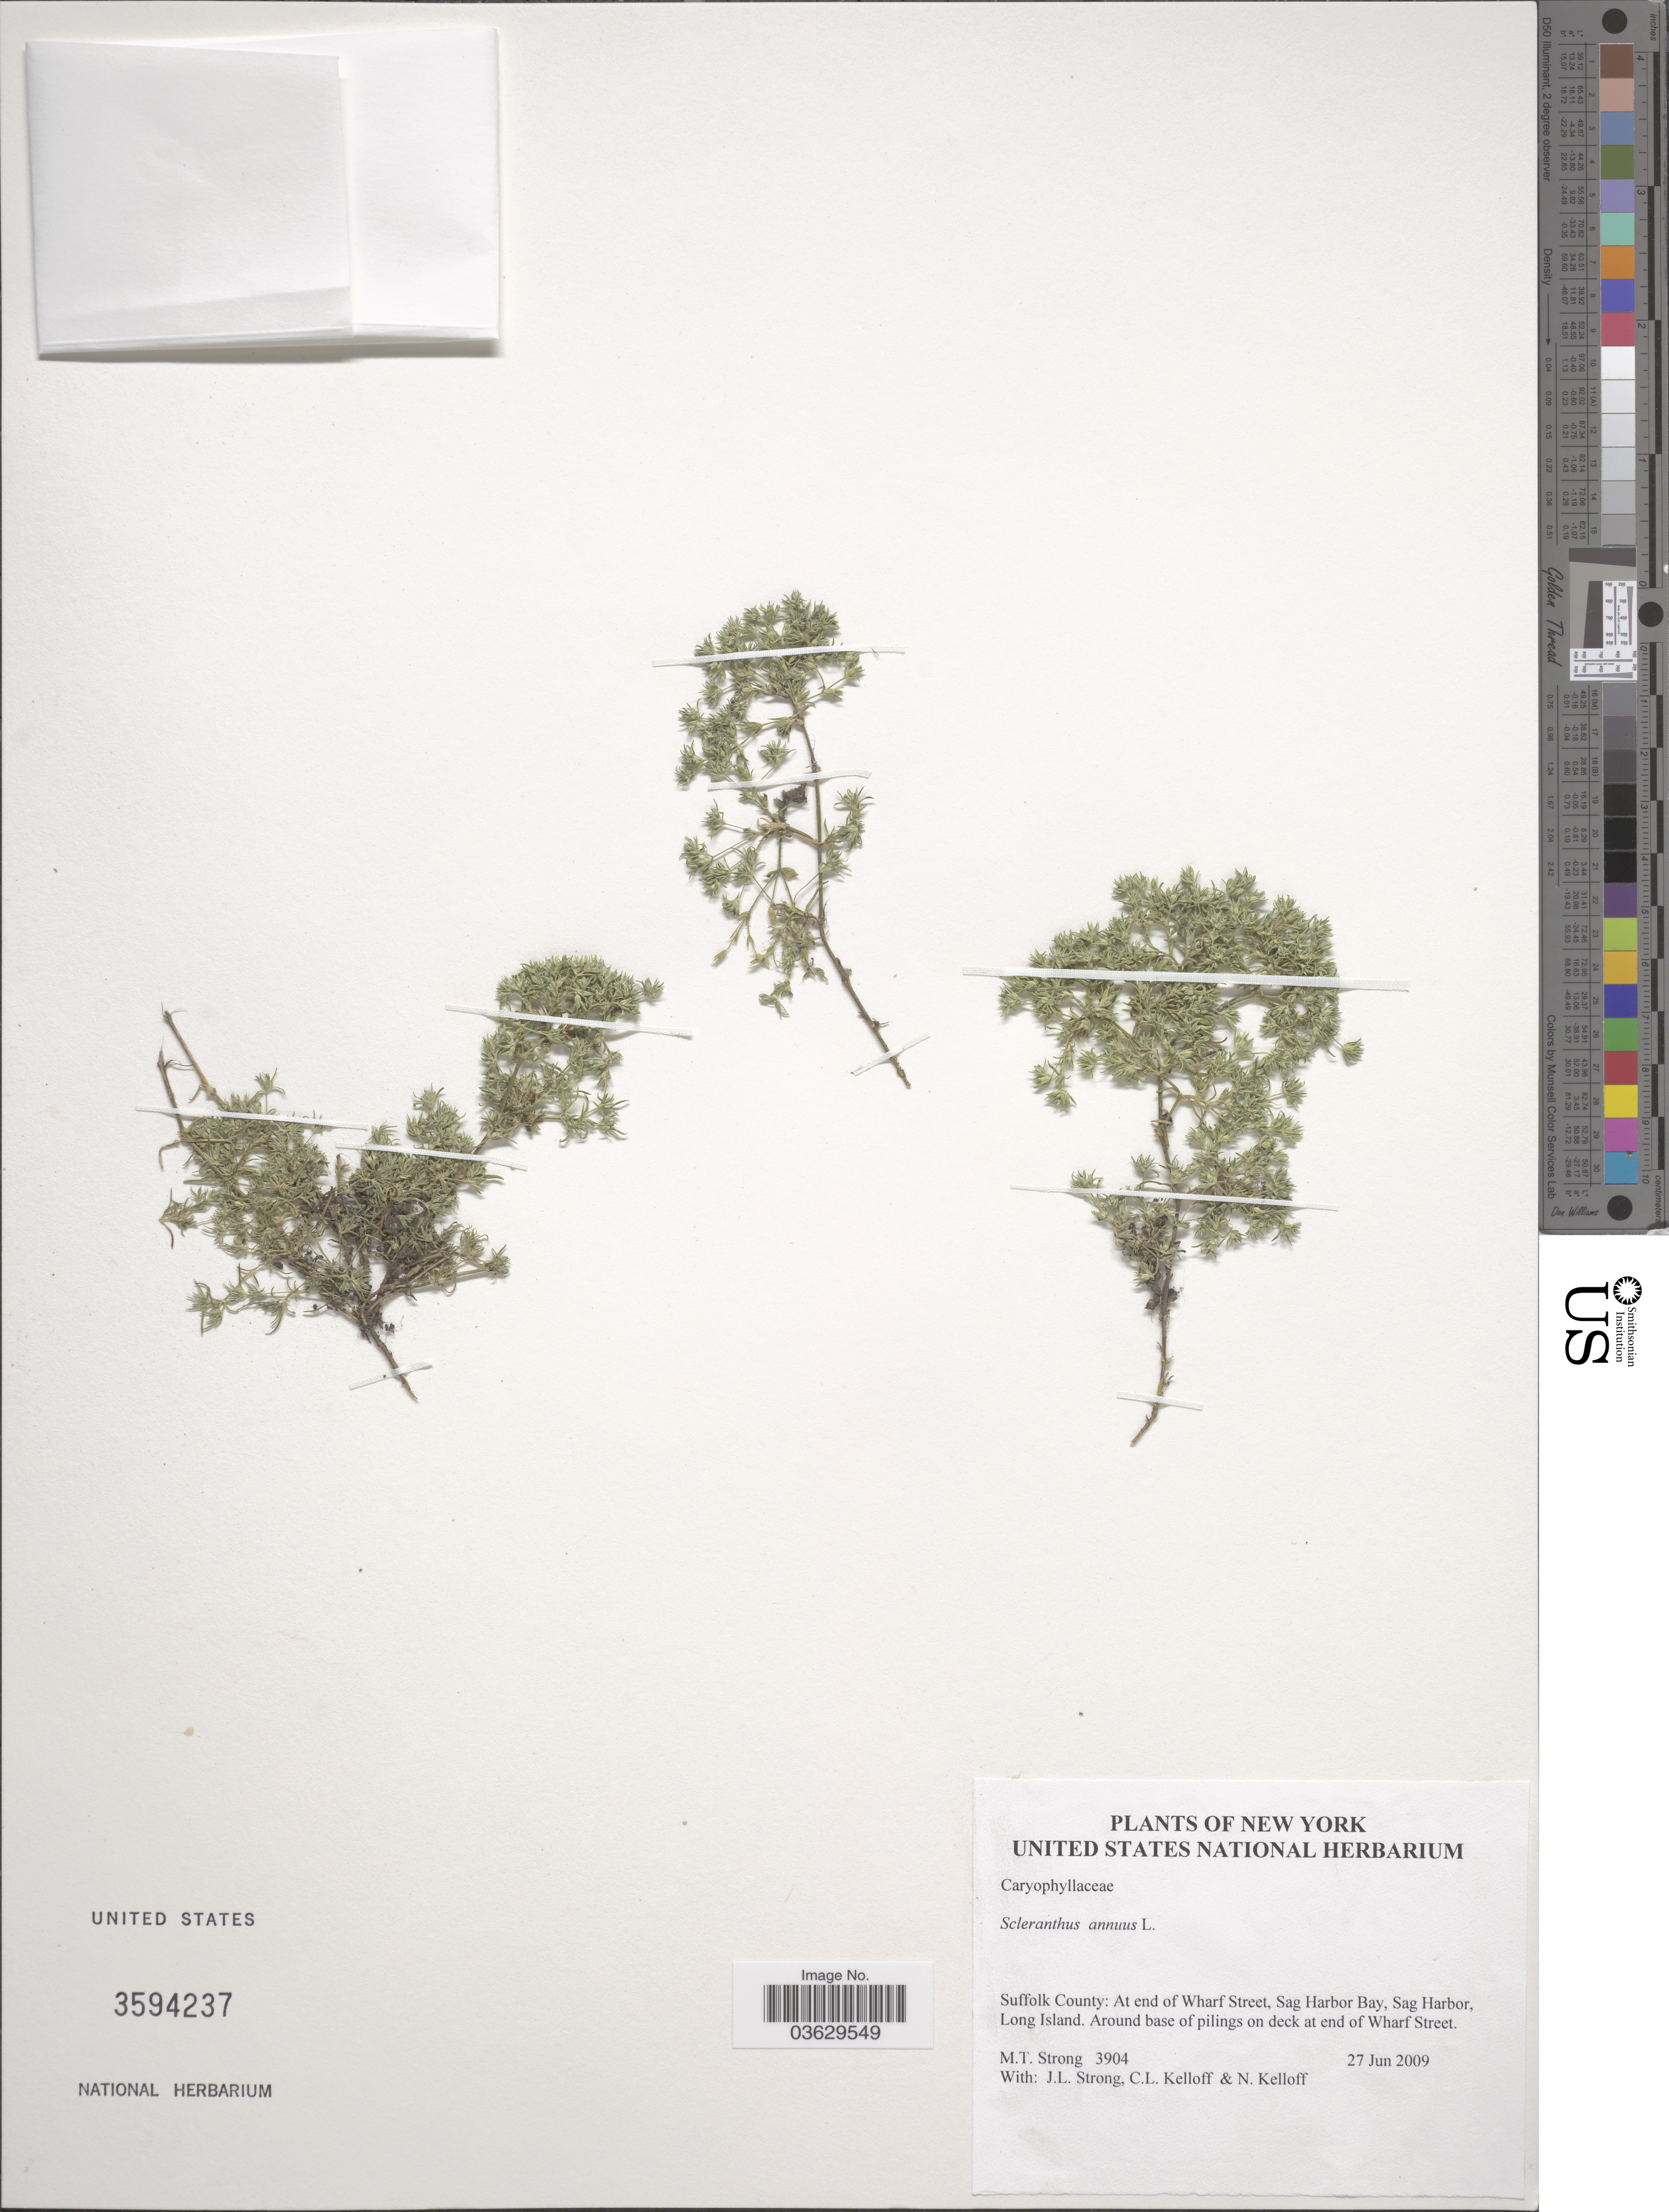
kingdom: Plantae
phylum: Tracheophyta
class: Magnoliopsida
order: Caryophyllales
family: Caryophyllaceae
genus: Scleranthus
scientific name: Scleranthus annuus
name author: L.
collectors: M. T. Strong, J. Strong, C. L. Kelloff & N. Kelloff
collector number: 3904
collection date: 2009-06-27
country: United States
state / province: New York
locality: Suffolk County: At end of Wharf Street, Sag Harbor Bay, Sag Harbor, Long Island. Around base of pilings on deck at end of Wharf Street.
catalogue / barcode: US 3594237